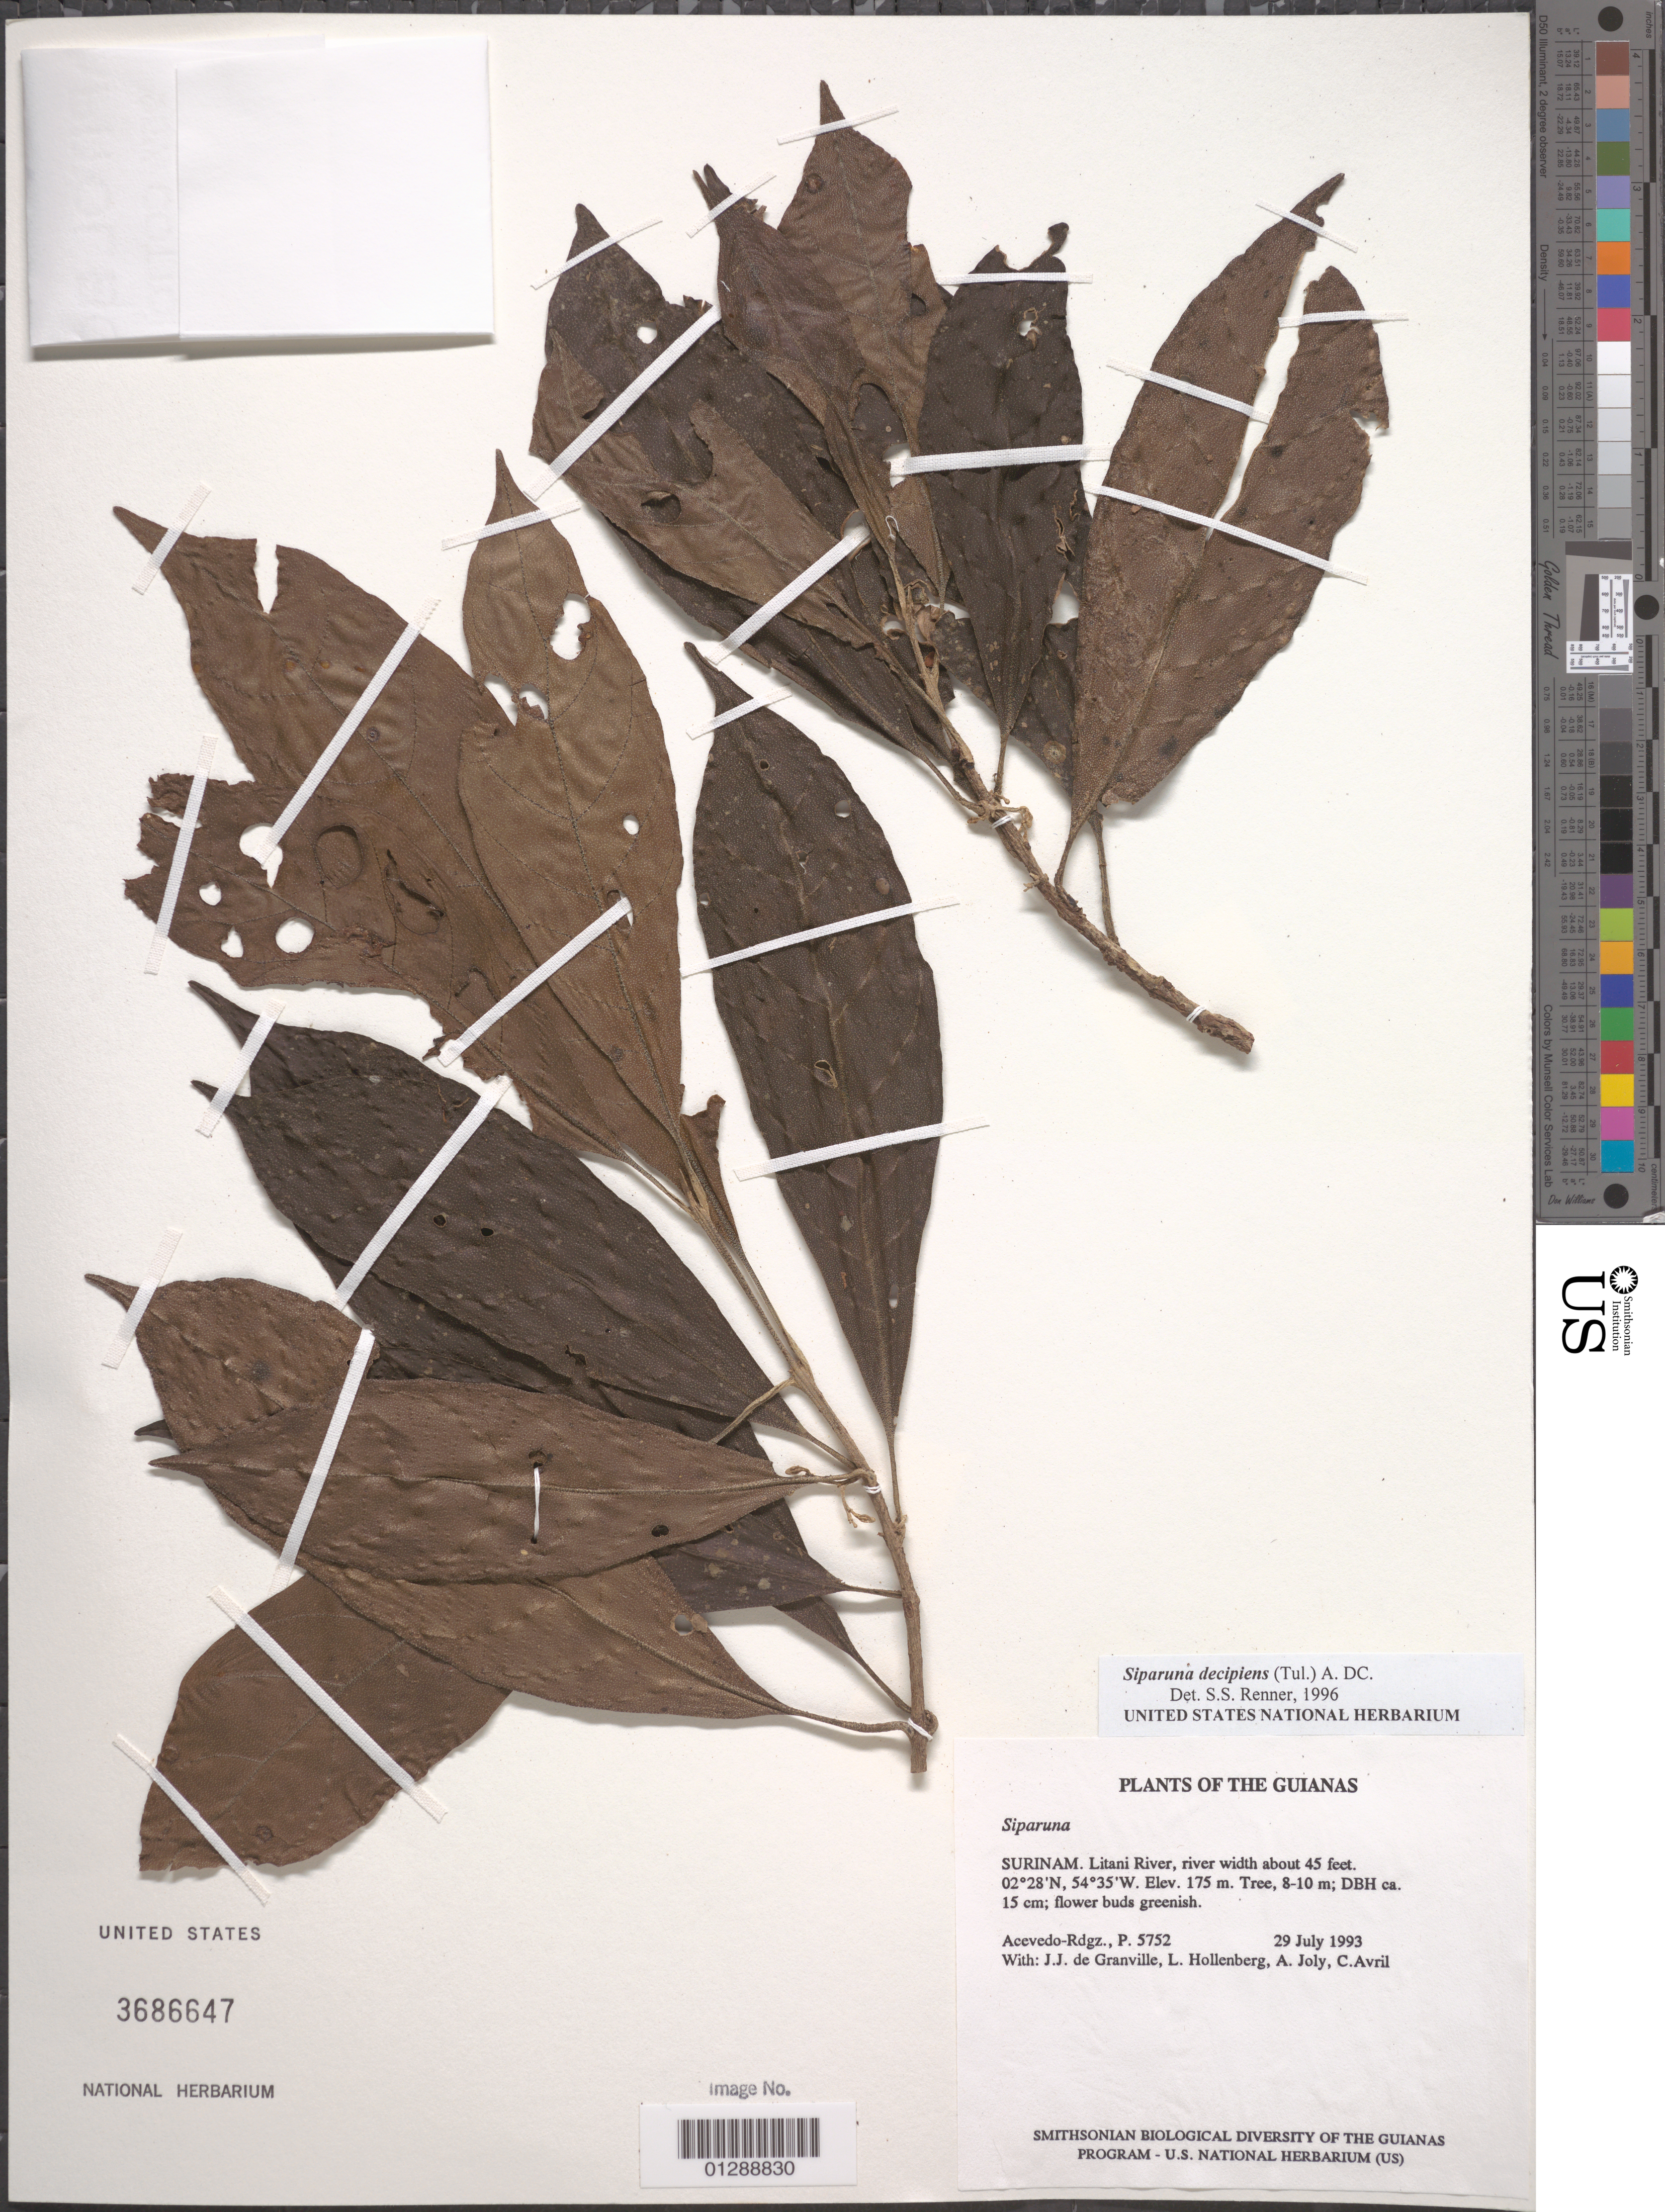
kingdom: Plantae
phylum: Tracheophyta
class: Magnoliopsida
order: Laurales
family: Siparunaceae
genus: Siparuna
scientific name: Siparuna decipiens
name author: (Tul.) A. DC.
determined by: Renner, S. S.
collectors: P. Acevedo-Rodr., J.-J. de Granville, L. Hollenberg, A. Joly & C. Avril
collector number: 5752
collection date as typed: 29 July 1993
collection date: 1993-07-29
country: Suriname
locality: Litani River, river width about 45 feet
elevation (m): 175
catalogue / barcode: US 3686647